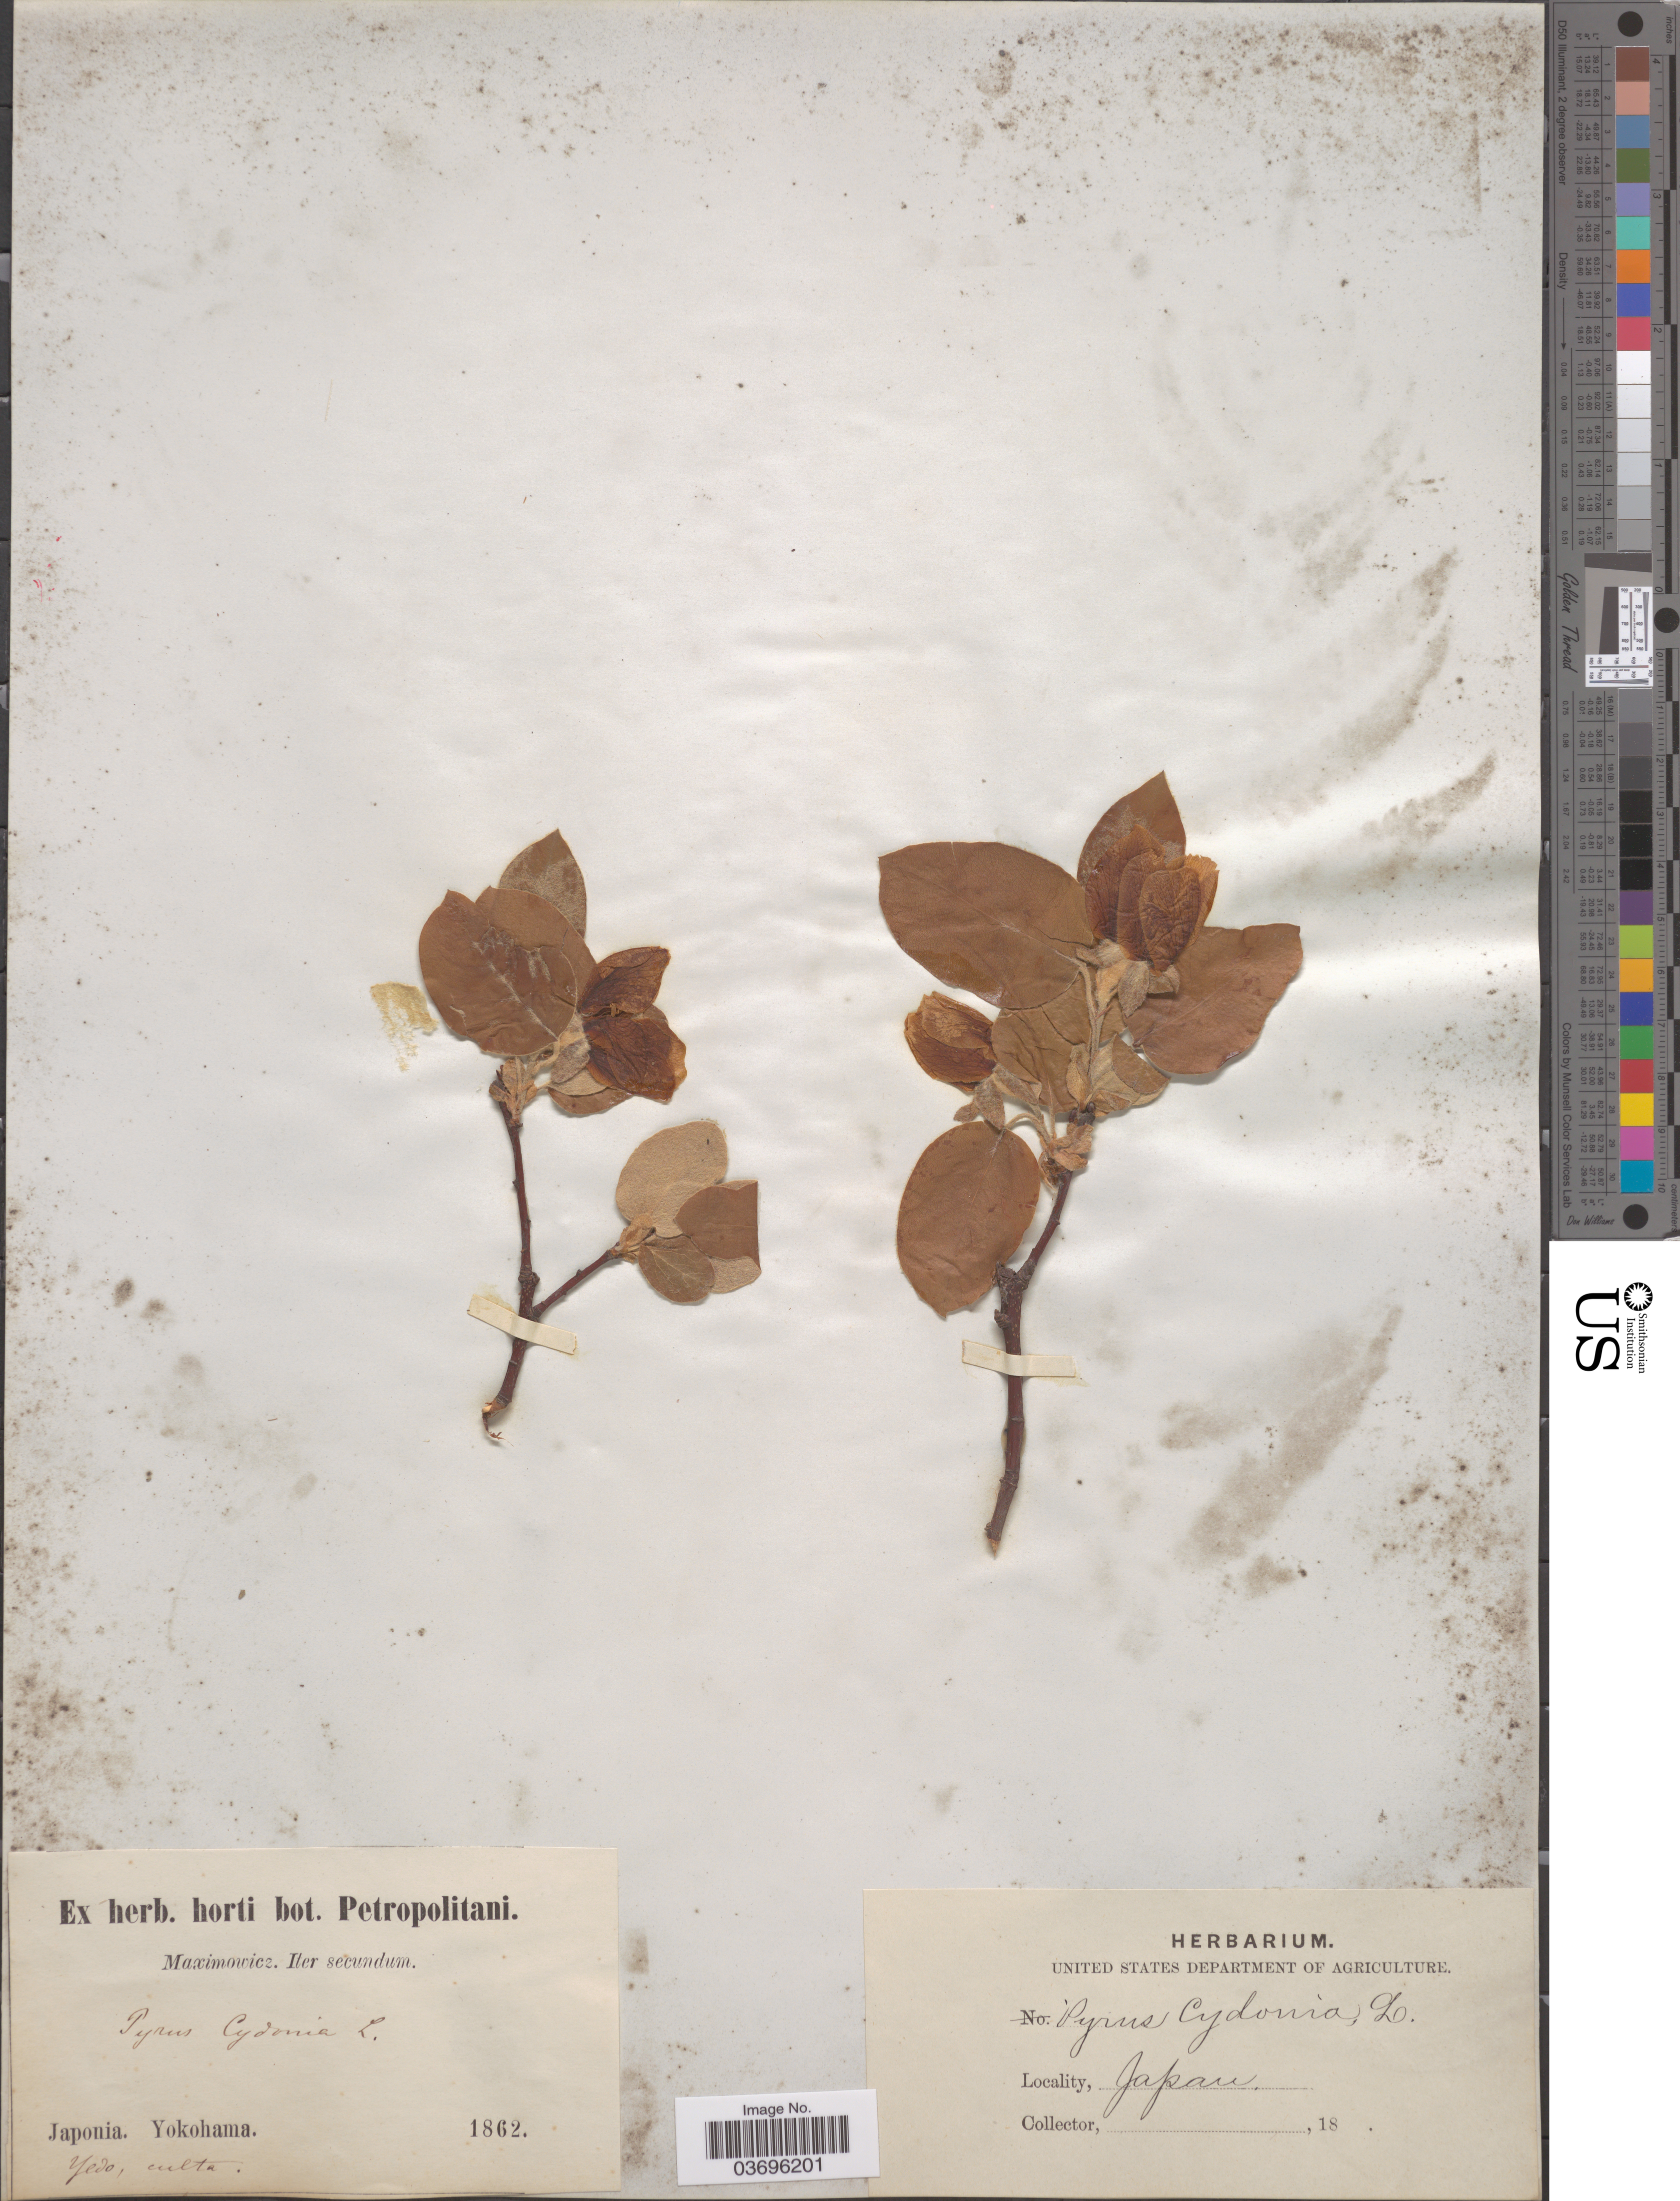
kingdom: Plantae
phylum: Tracheophyta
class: Magnoliopsida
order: Rosales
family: Rosaceae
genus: Cydonia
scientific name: Cydonia oblonga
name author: Mill.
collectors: Maximowicz, --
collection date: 1862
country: Japan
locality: Yokohama. Yedo.